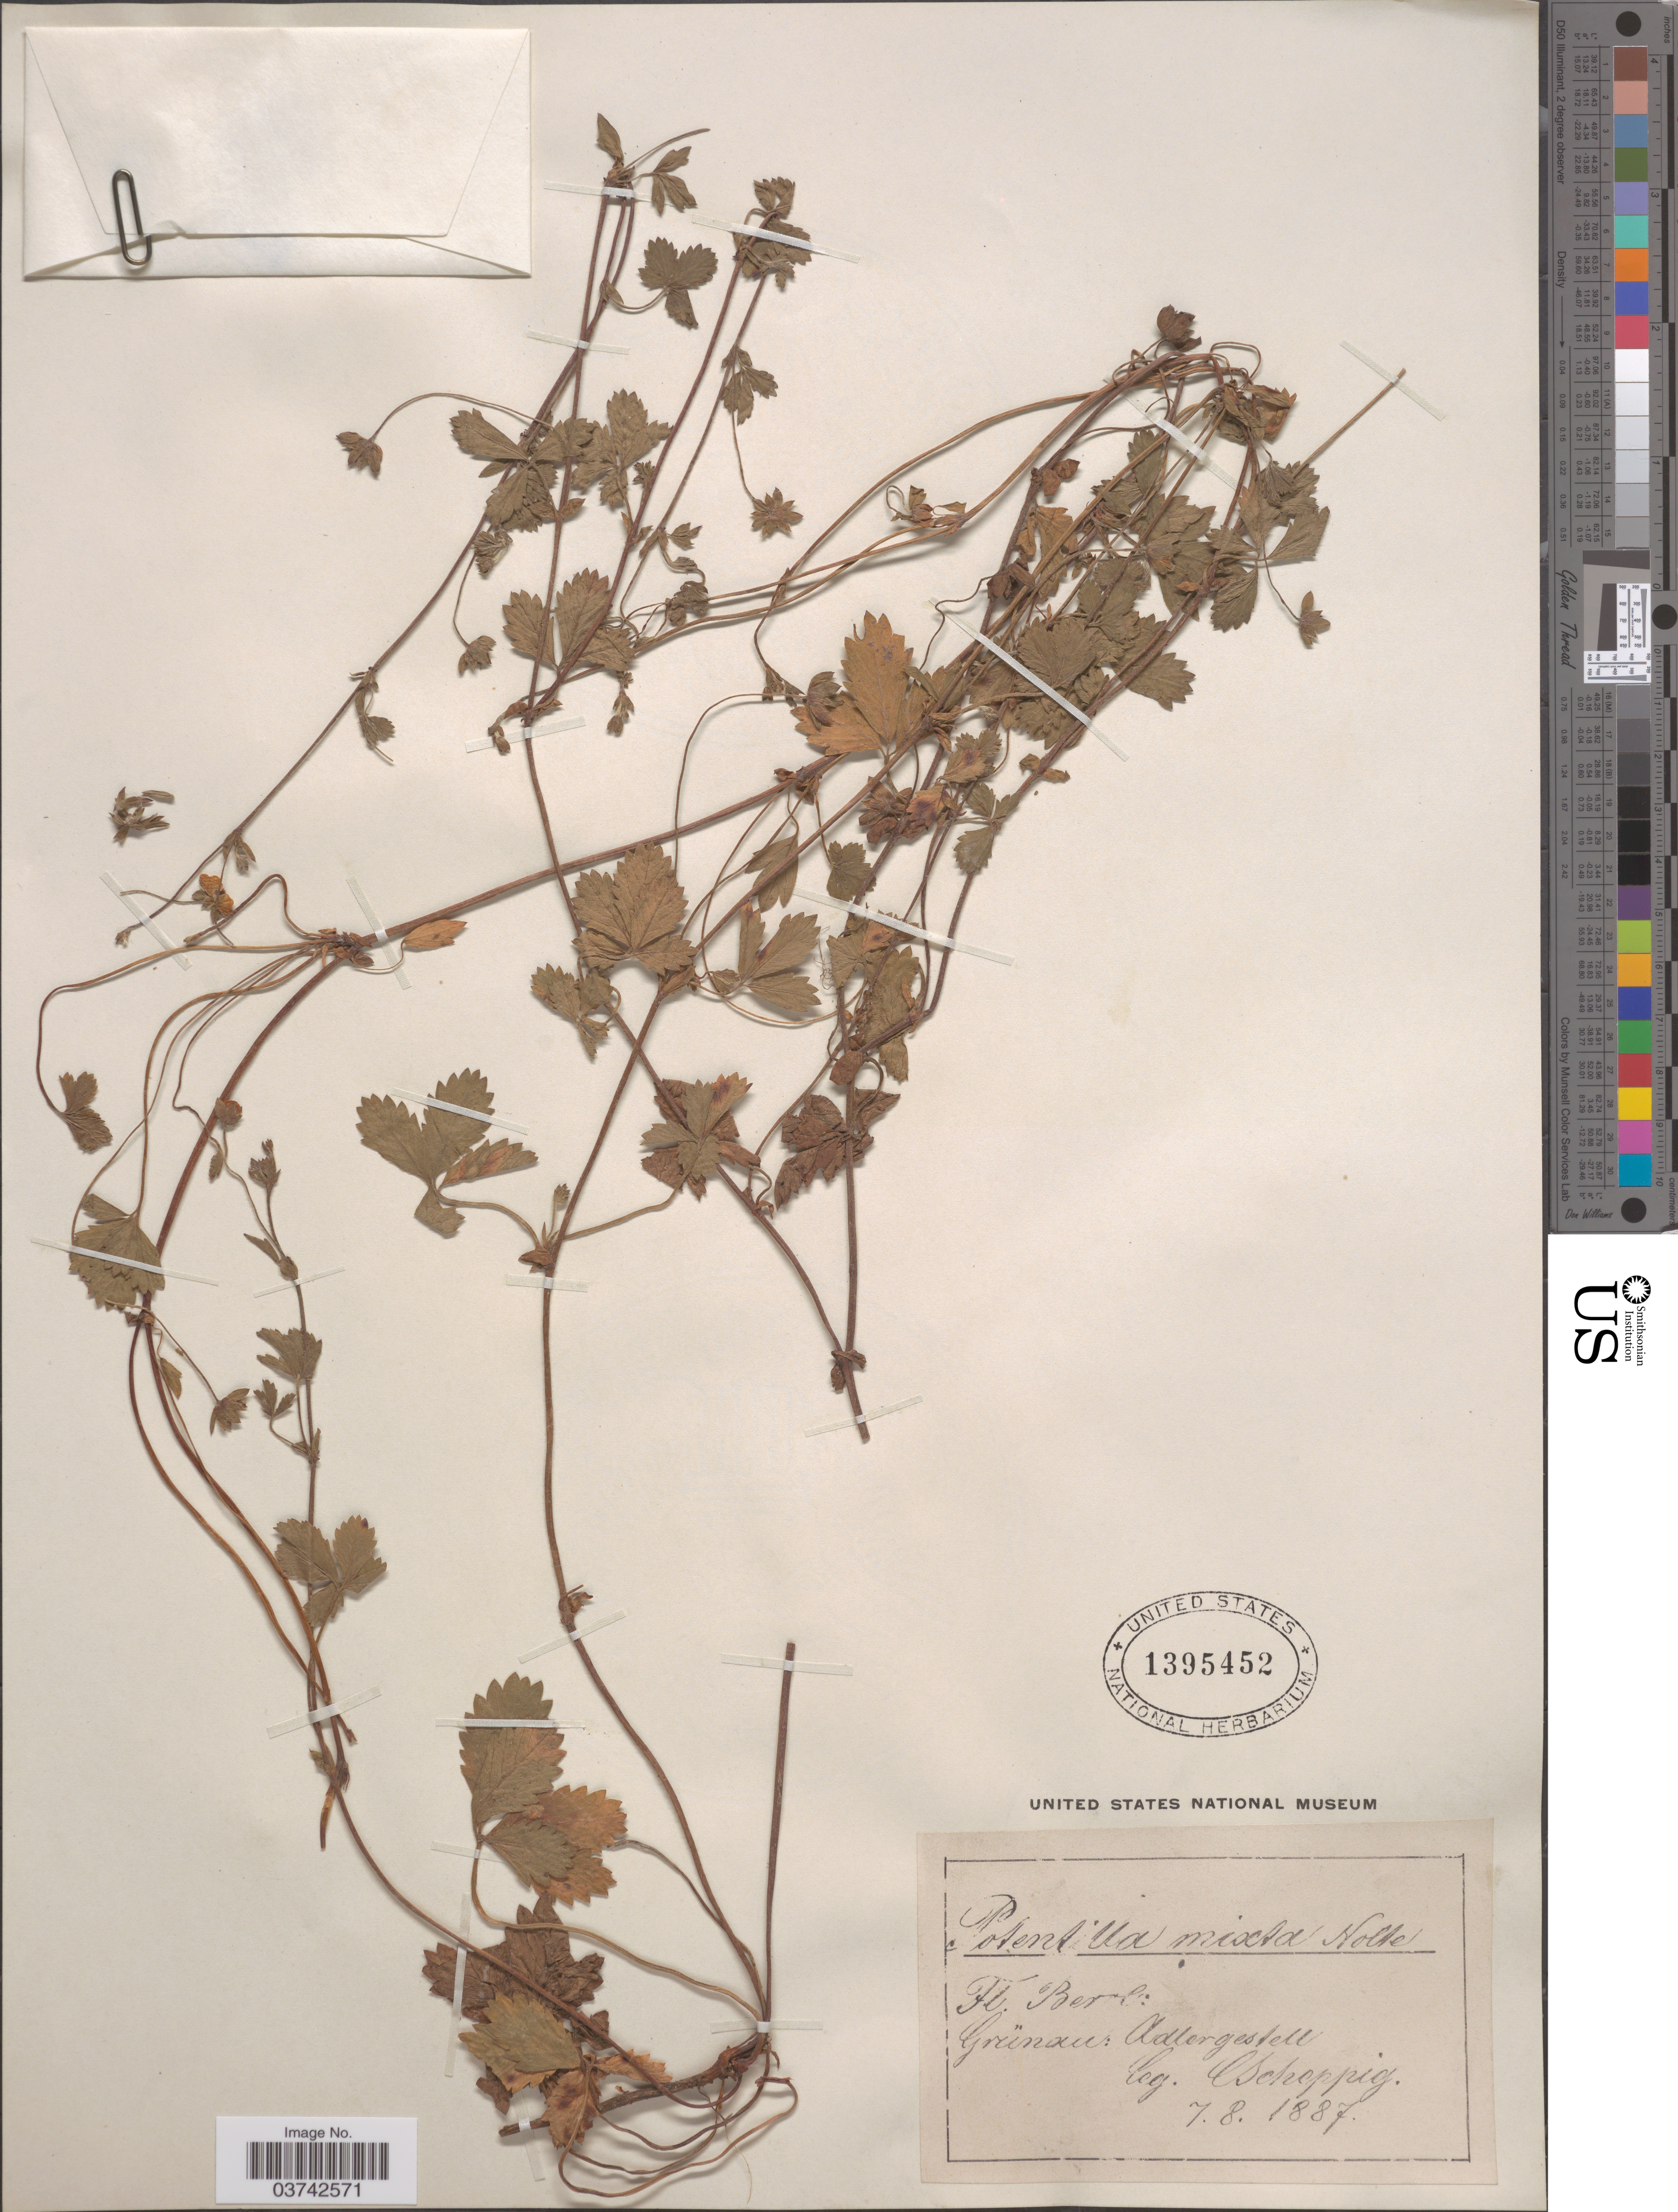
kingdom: Plantae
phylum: Tracheophyta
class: Magnoliopsida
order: Rosales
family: Rosaceae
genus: Potentilla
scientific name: Potentilla mixta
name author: Nolte ex W.D.J. Koch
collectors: C. Scheppig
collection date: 1887-08-07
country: Germany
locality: Berl. Grünau: Adlergestell.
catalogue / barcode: US 1395452